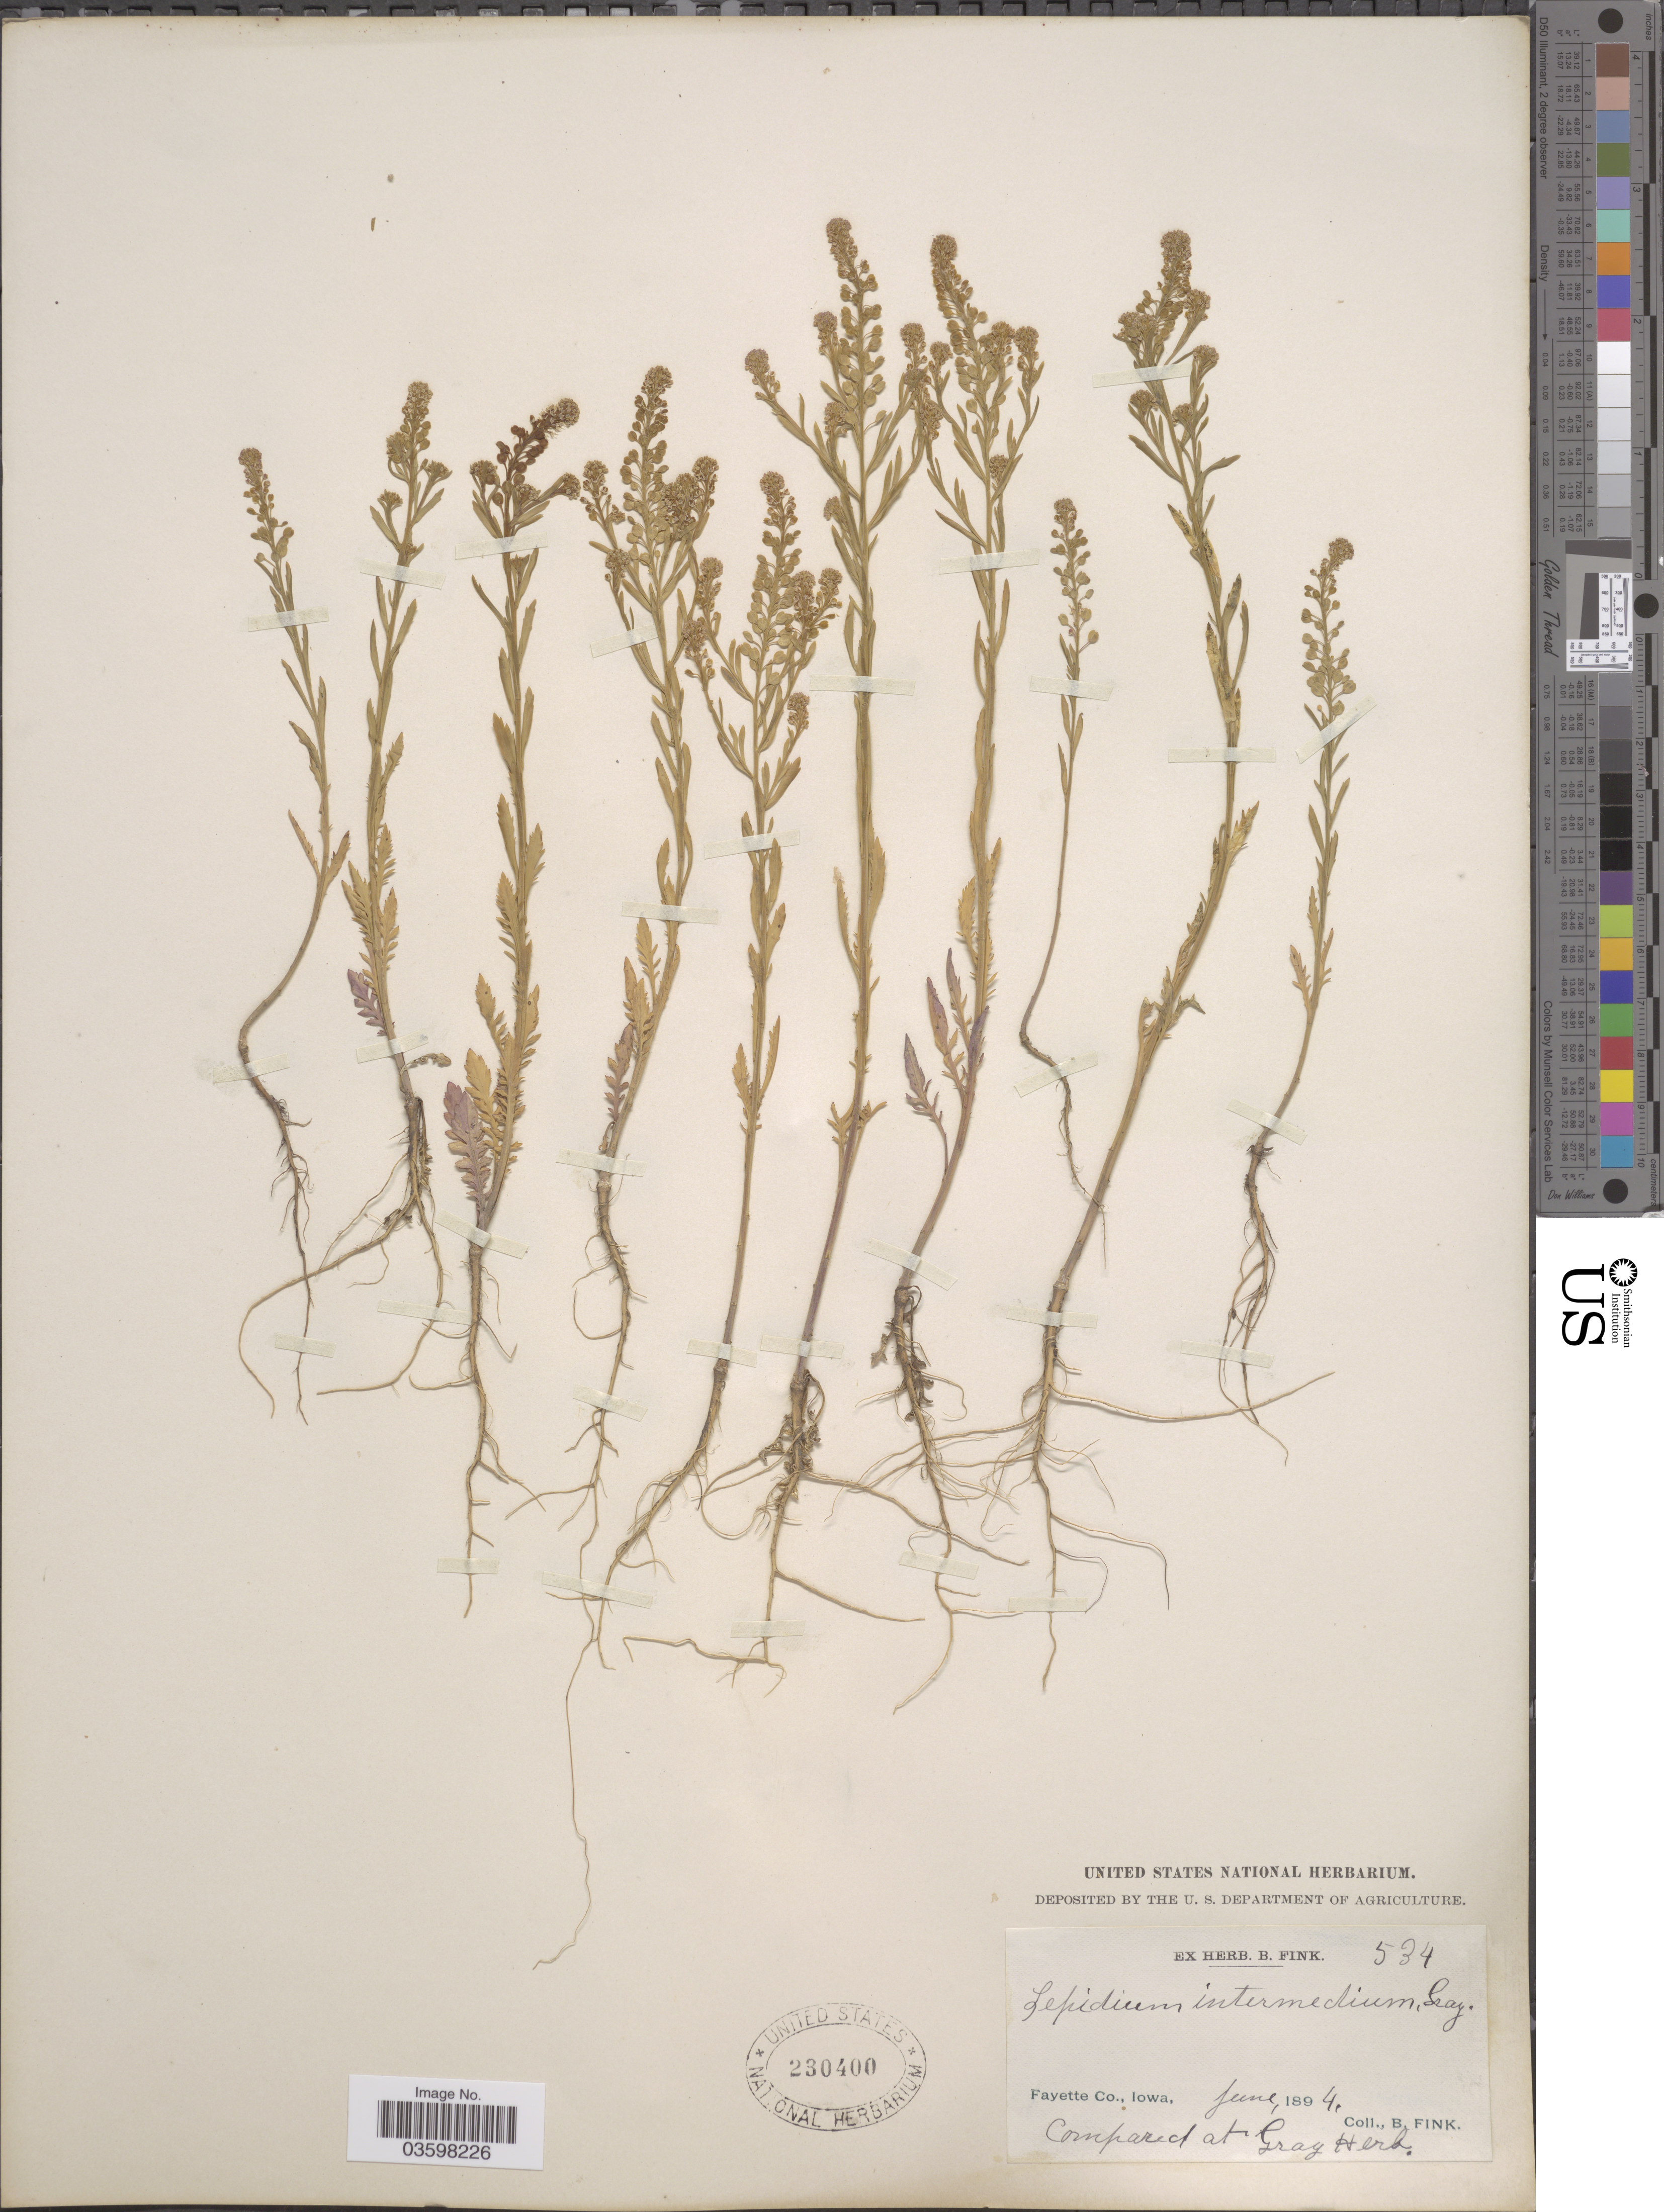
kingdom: Plantae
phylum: Tracheophyta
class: Magnoliopsida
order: Brassicales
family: Brassicaceae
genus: Lepidium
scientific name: Lepidium densiflorum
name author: Schrad.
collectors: B. Fink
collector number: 534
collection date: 1894-06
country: United States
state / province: Iowa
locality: Fayette Co.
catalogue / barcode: US 230400